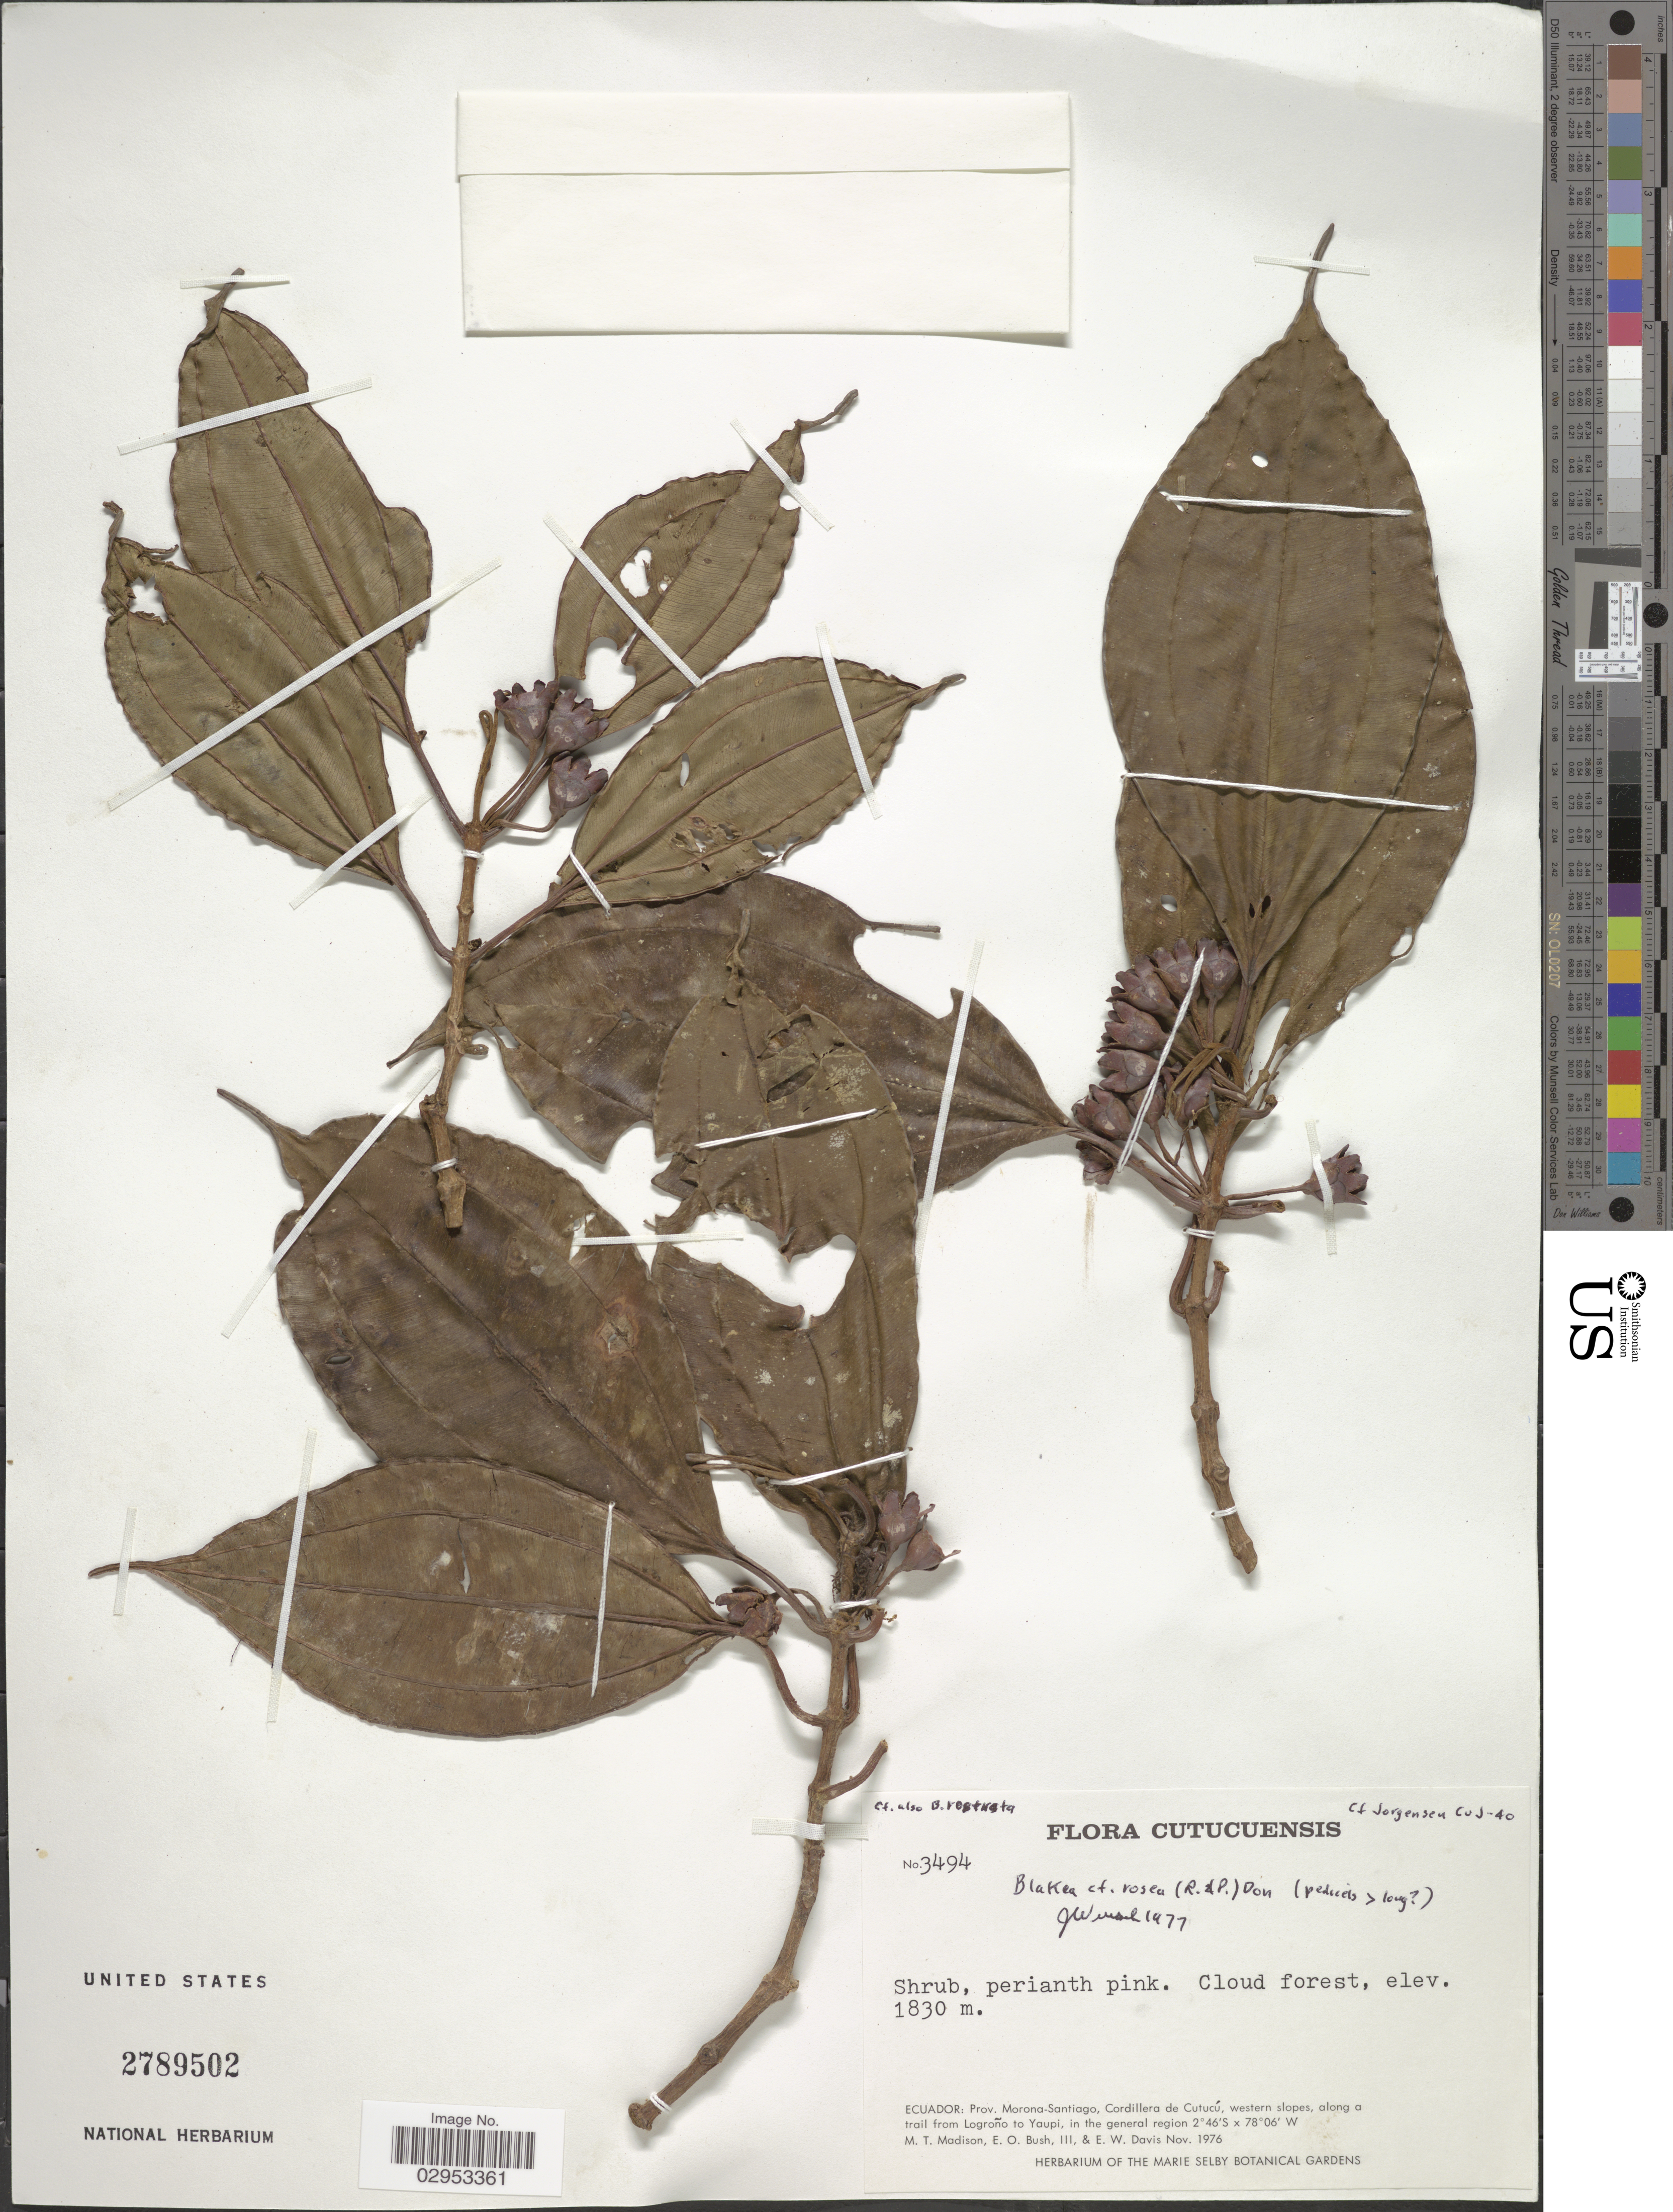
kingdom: Plantae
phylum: Tracheophyta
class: Magnoliopsida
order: Myrtales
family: Melastomataceae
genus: Blakea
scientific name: Blakea rosea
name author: D. Don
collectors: M. T. Madison, E. O. Bush & E. W. Davis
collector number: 3494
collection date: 1976-11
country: Ecuador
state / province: Morona-Santiago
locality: Cordillera de Cutucú, western slopes, along a trail from Logroño to Yaupi, in the general region. Cutucuensis.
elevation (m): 1830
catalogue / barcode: US 2789502